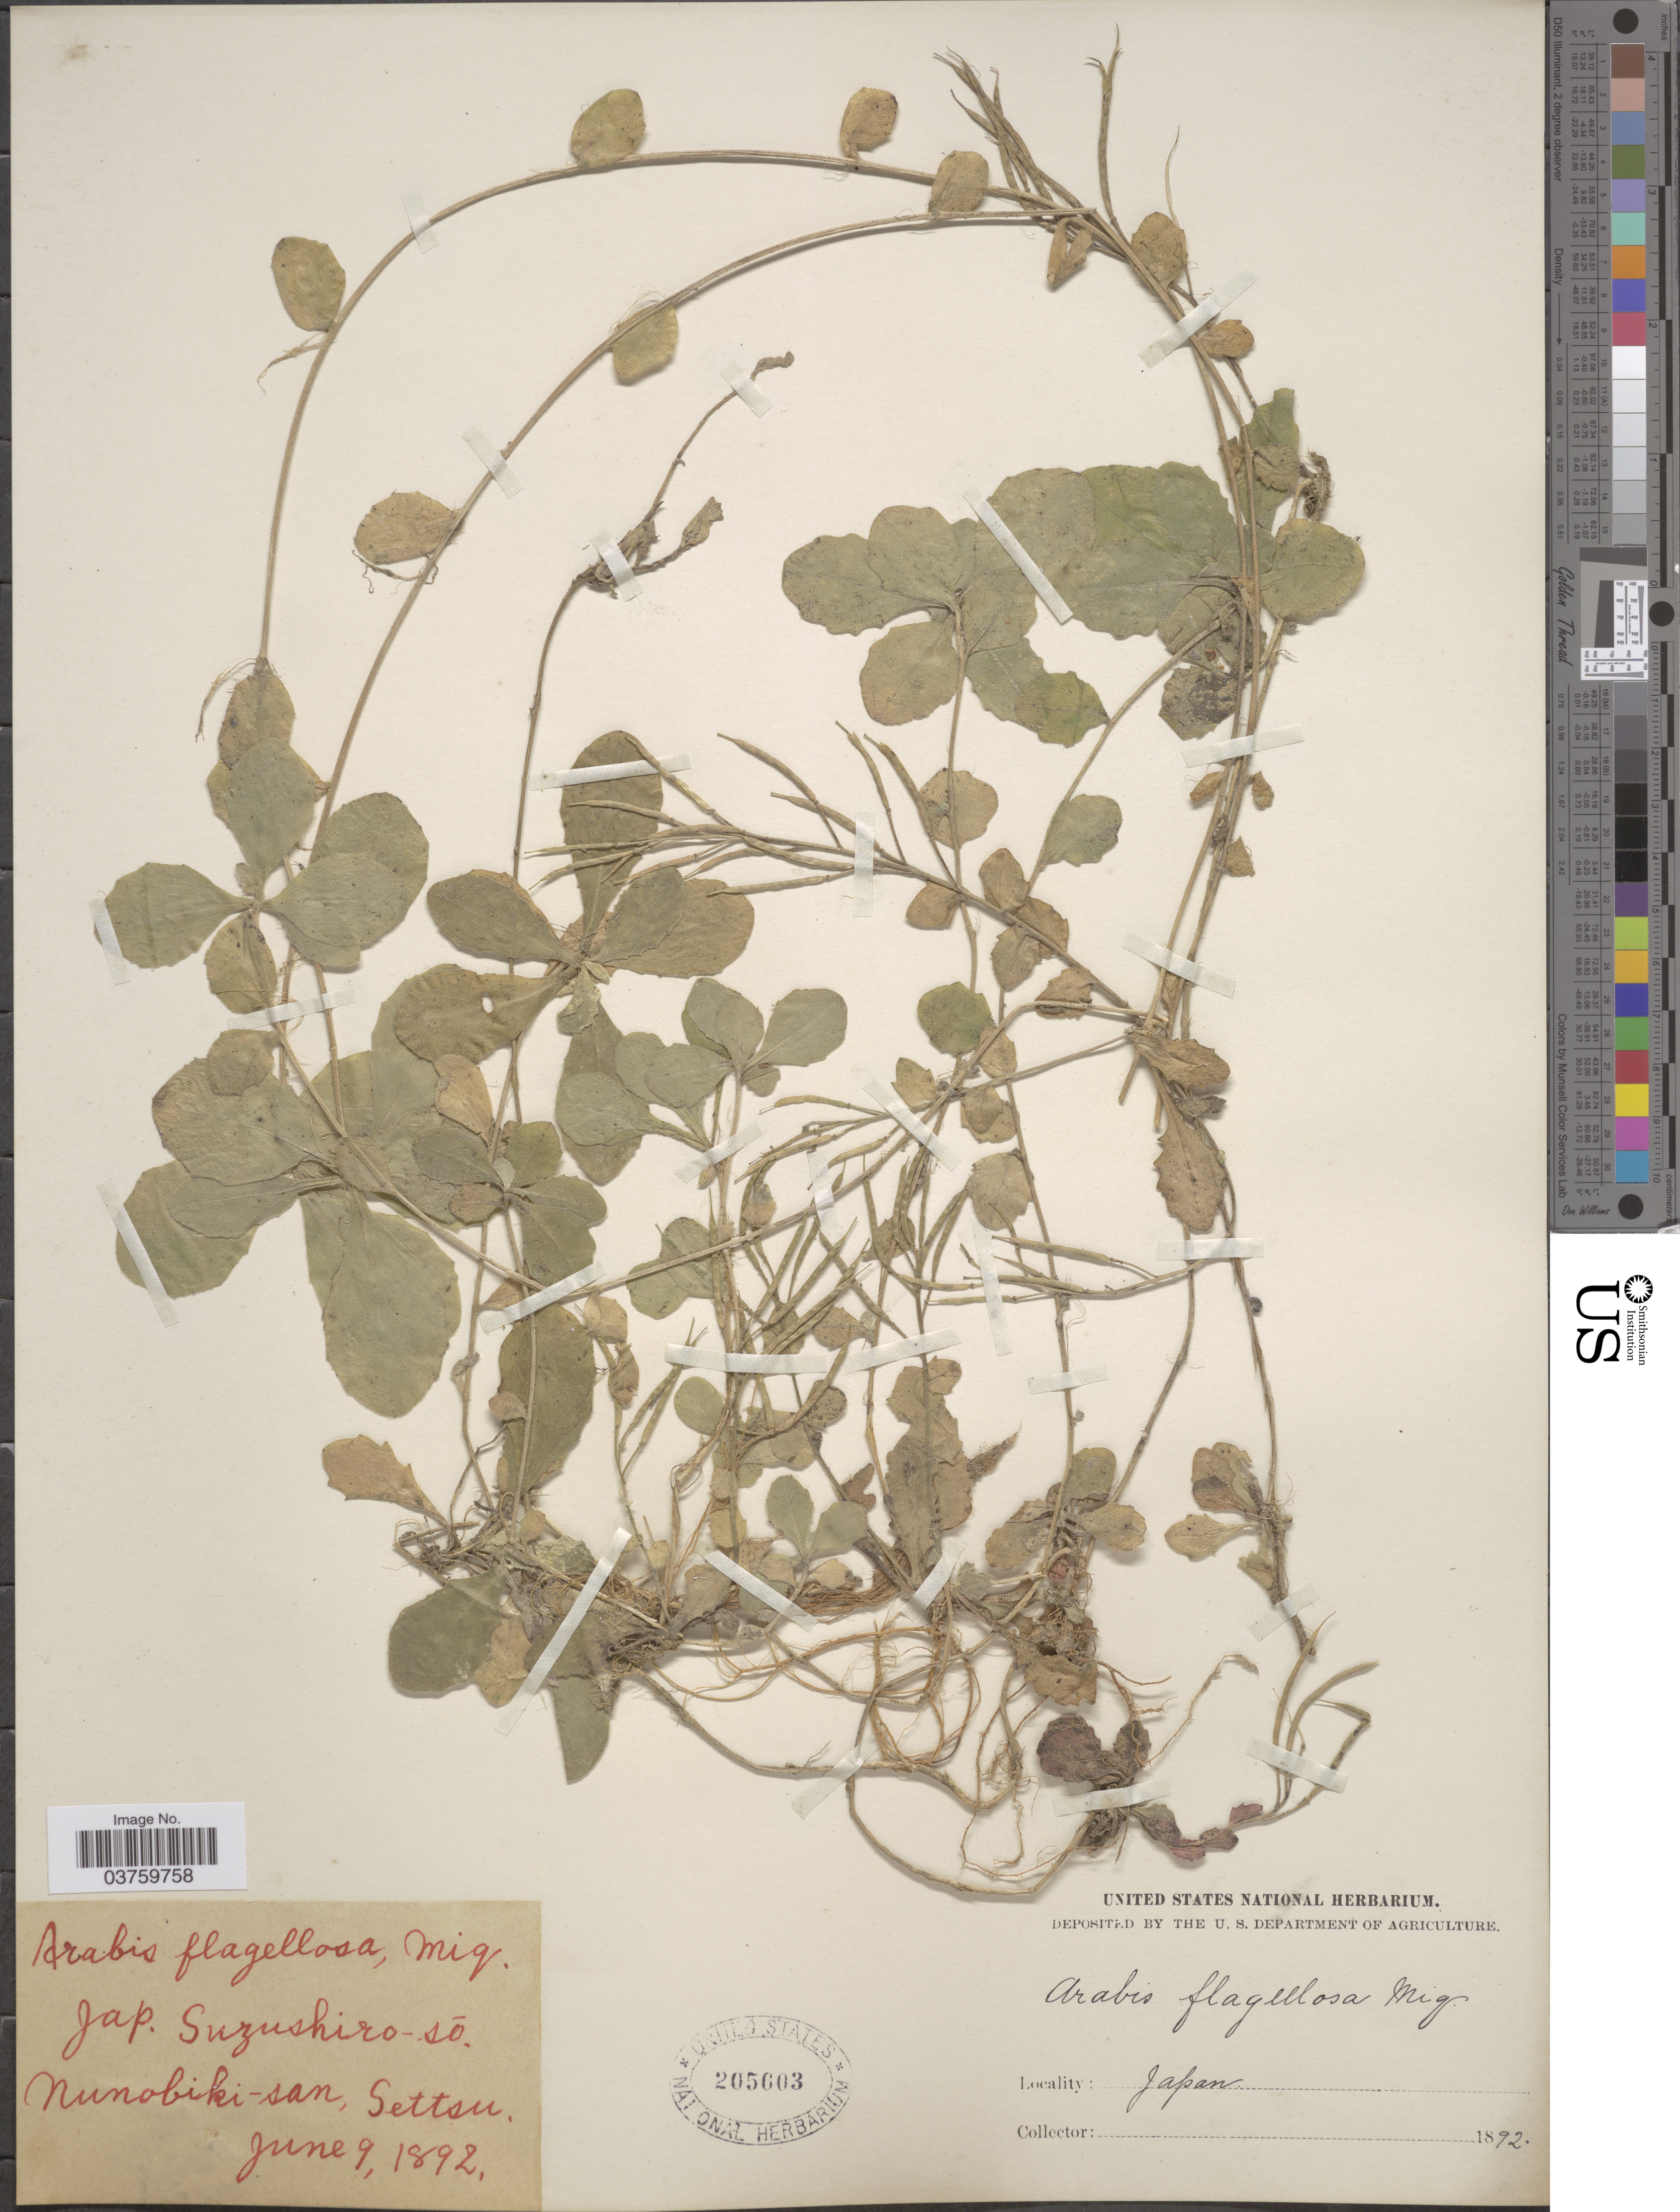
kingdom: Plantae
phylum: Tracheophyta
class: Magnoliopsida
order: Brassicales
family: Brassicaceae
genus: Arabis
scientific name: Arabis flagellosa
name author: Miq.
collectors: ex herb. United States National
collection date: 1892-06-09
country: Japan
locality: Nunobiki-san, Settsu.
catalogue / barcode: US 205603